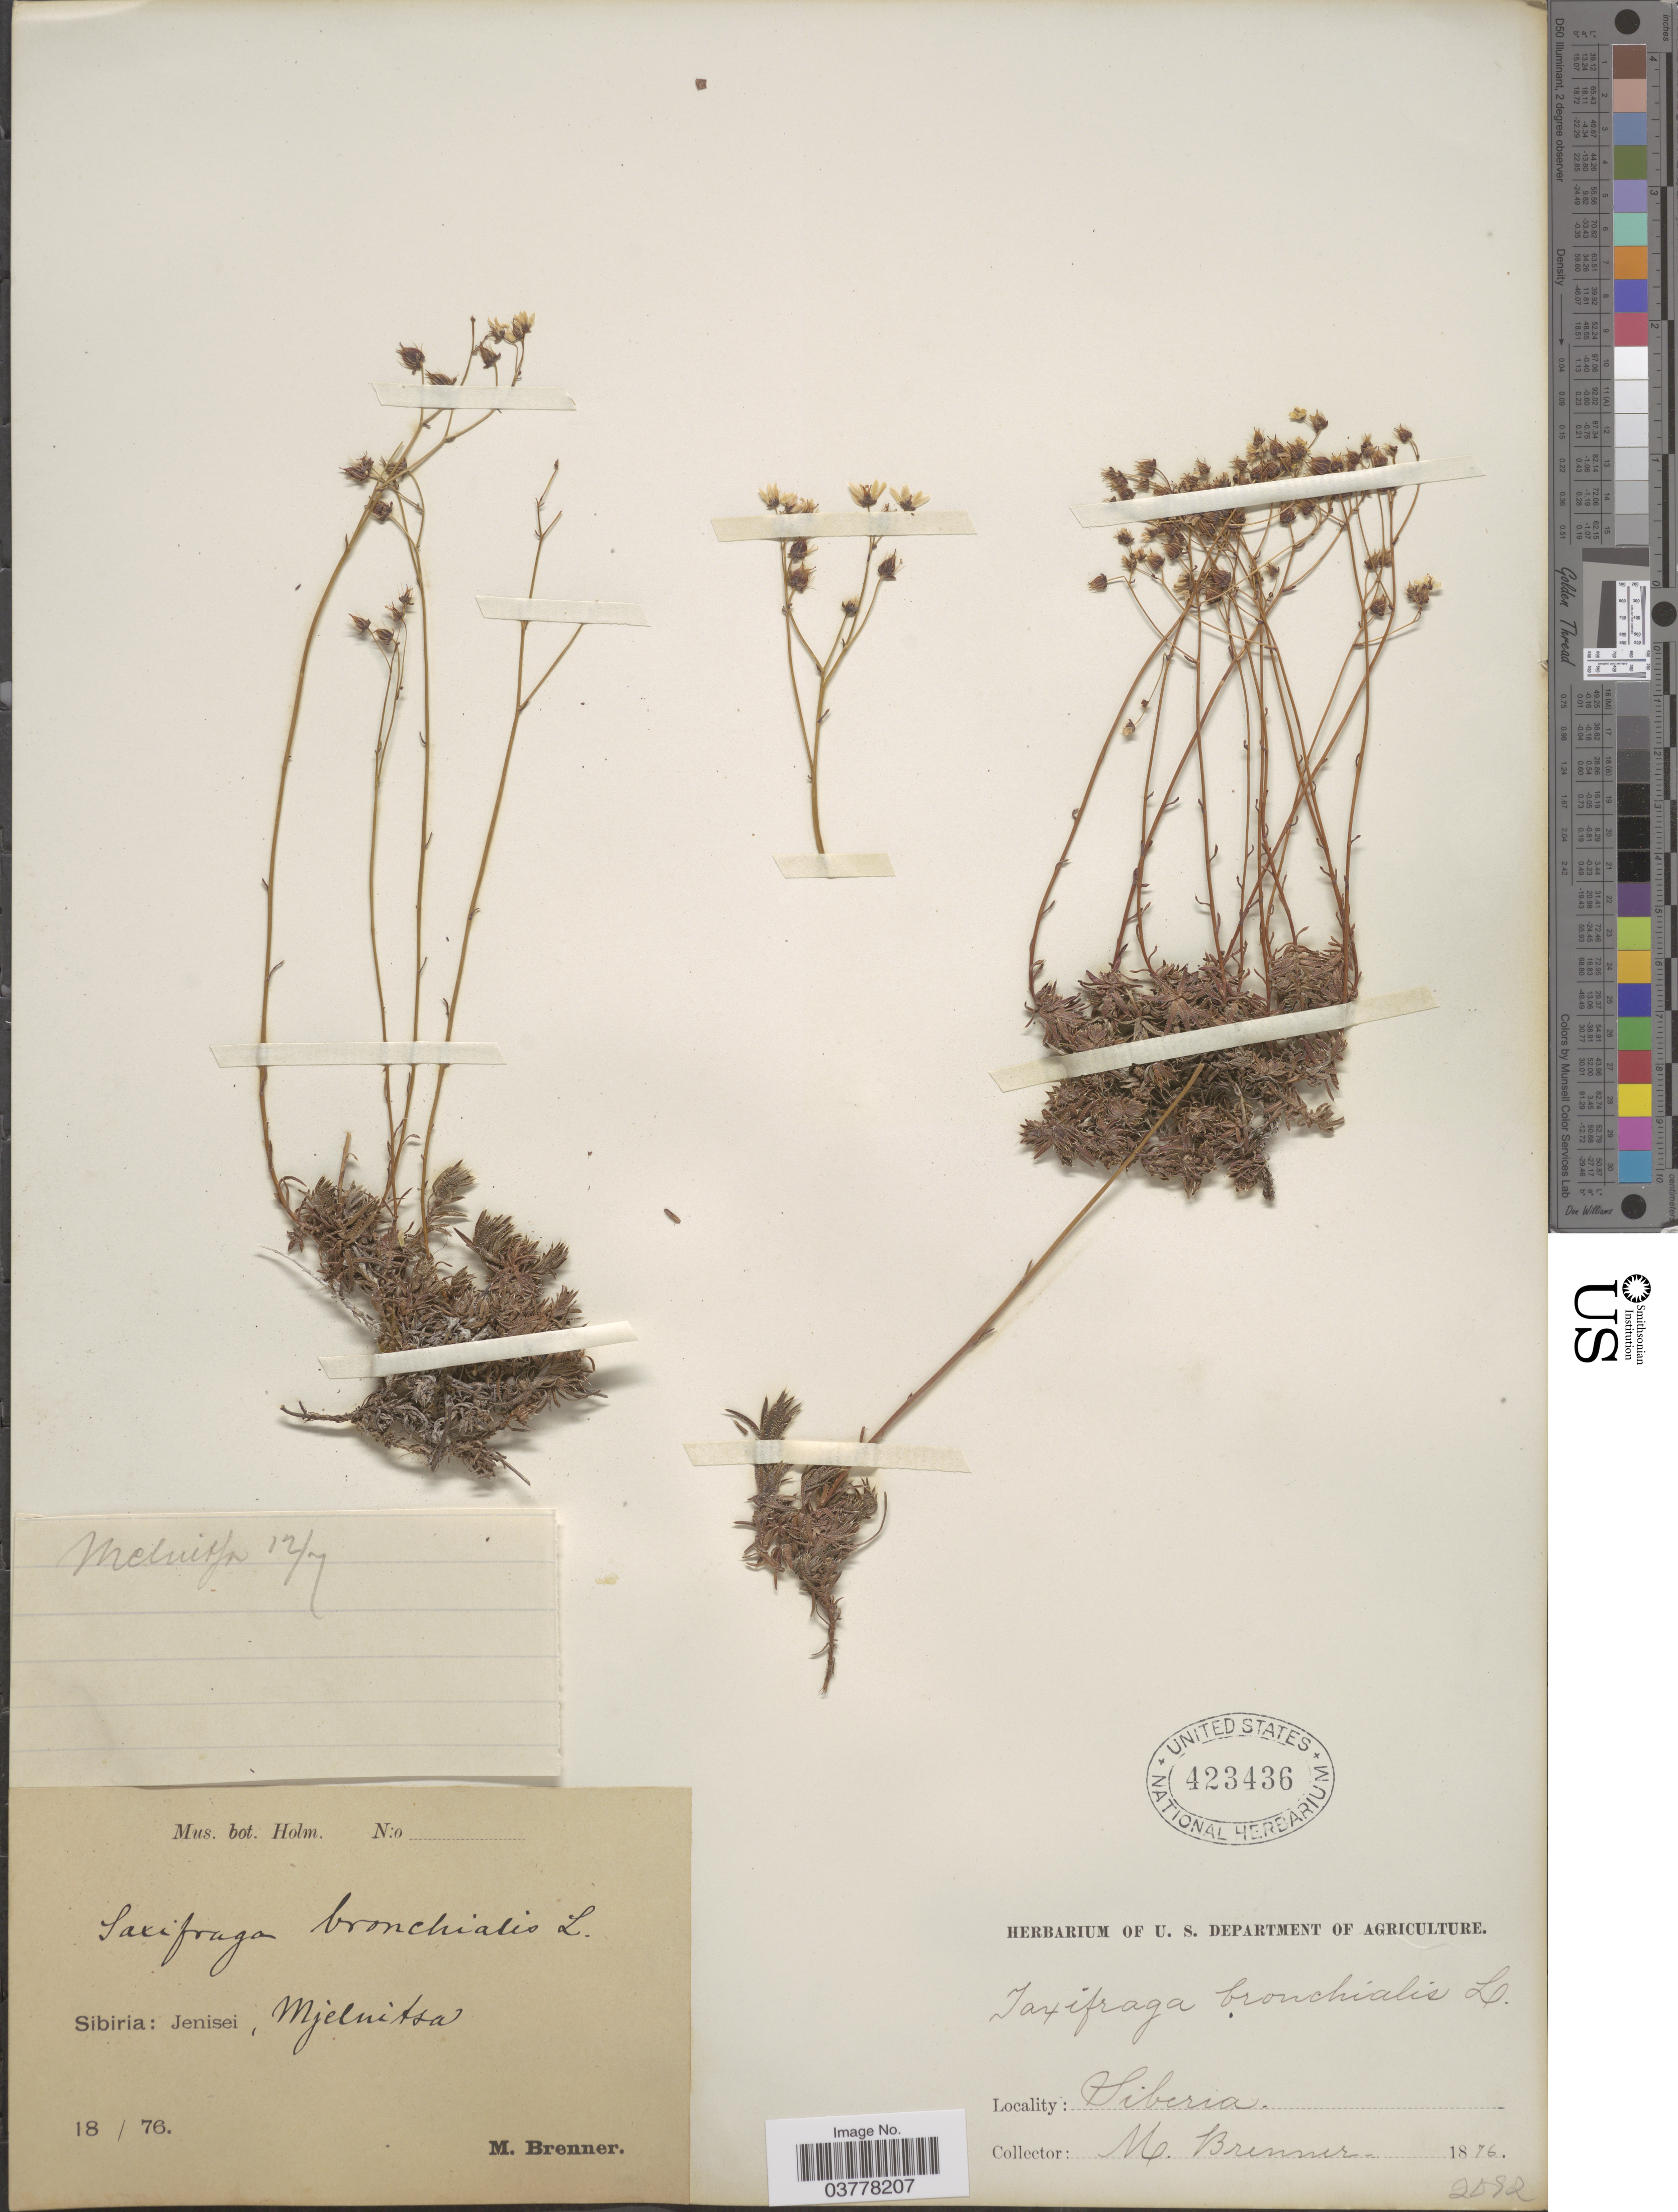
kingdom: Plantae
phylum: Tracheophyta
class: Magnoliopsida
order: Saxifragales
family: Saxifragaceae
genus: Saxifraga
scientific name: Saxifraga bronchialis subsp. funstonii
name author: (Small) Hultén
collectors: M. Brenner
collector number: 2092*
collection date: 1876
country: Russian Federation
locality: Sibiria: Jenisei, Mjelnitsa.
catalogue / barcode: US 423436